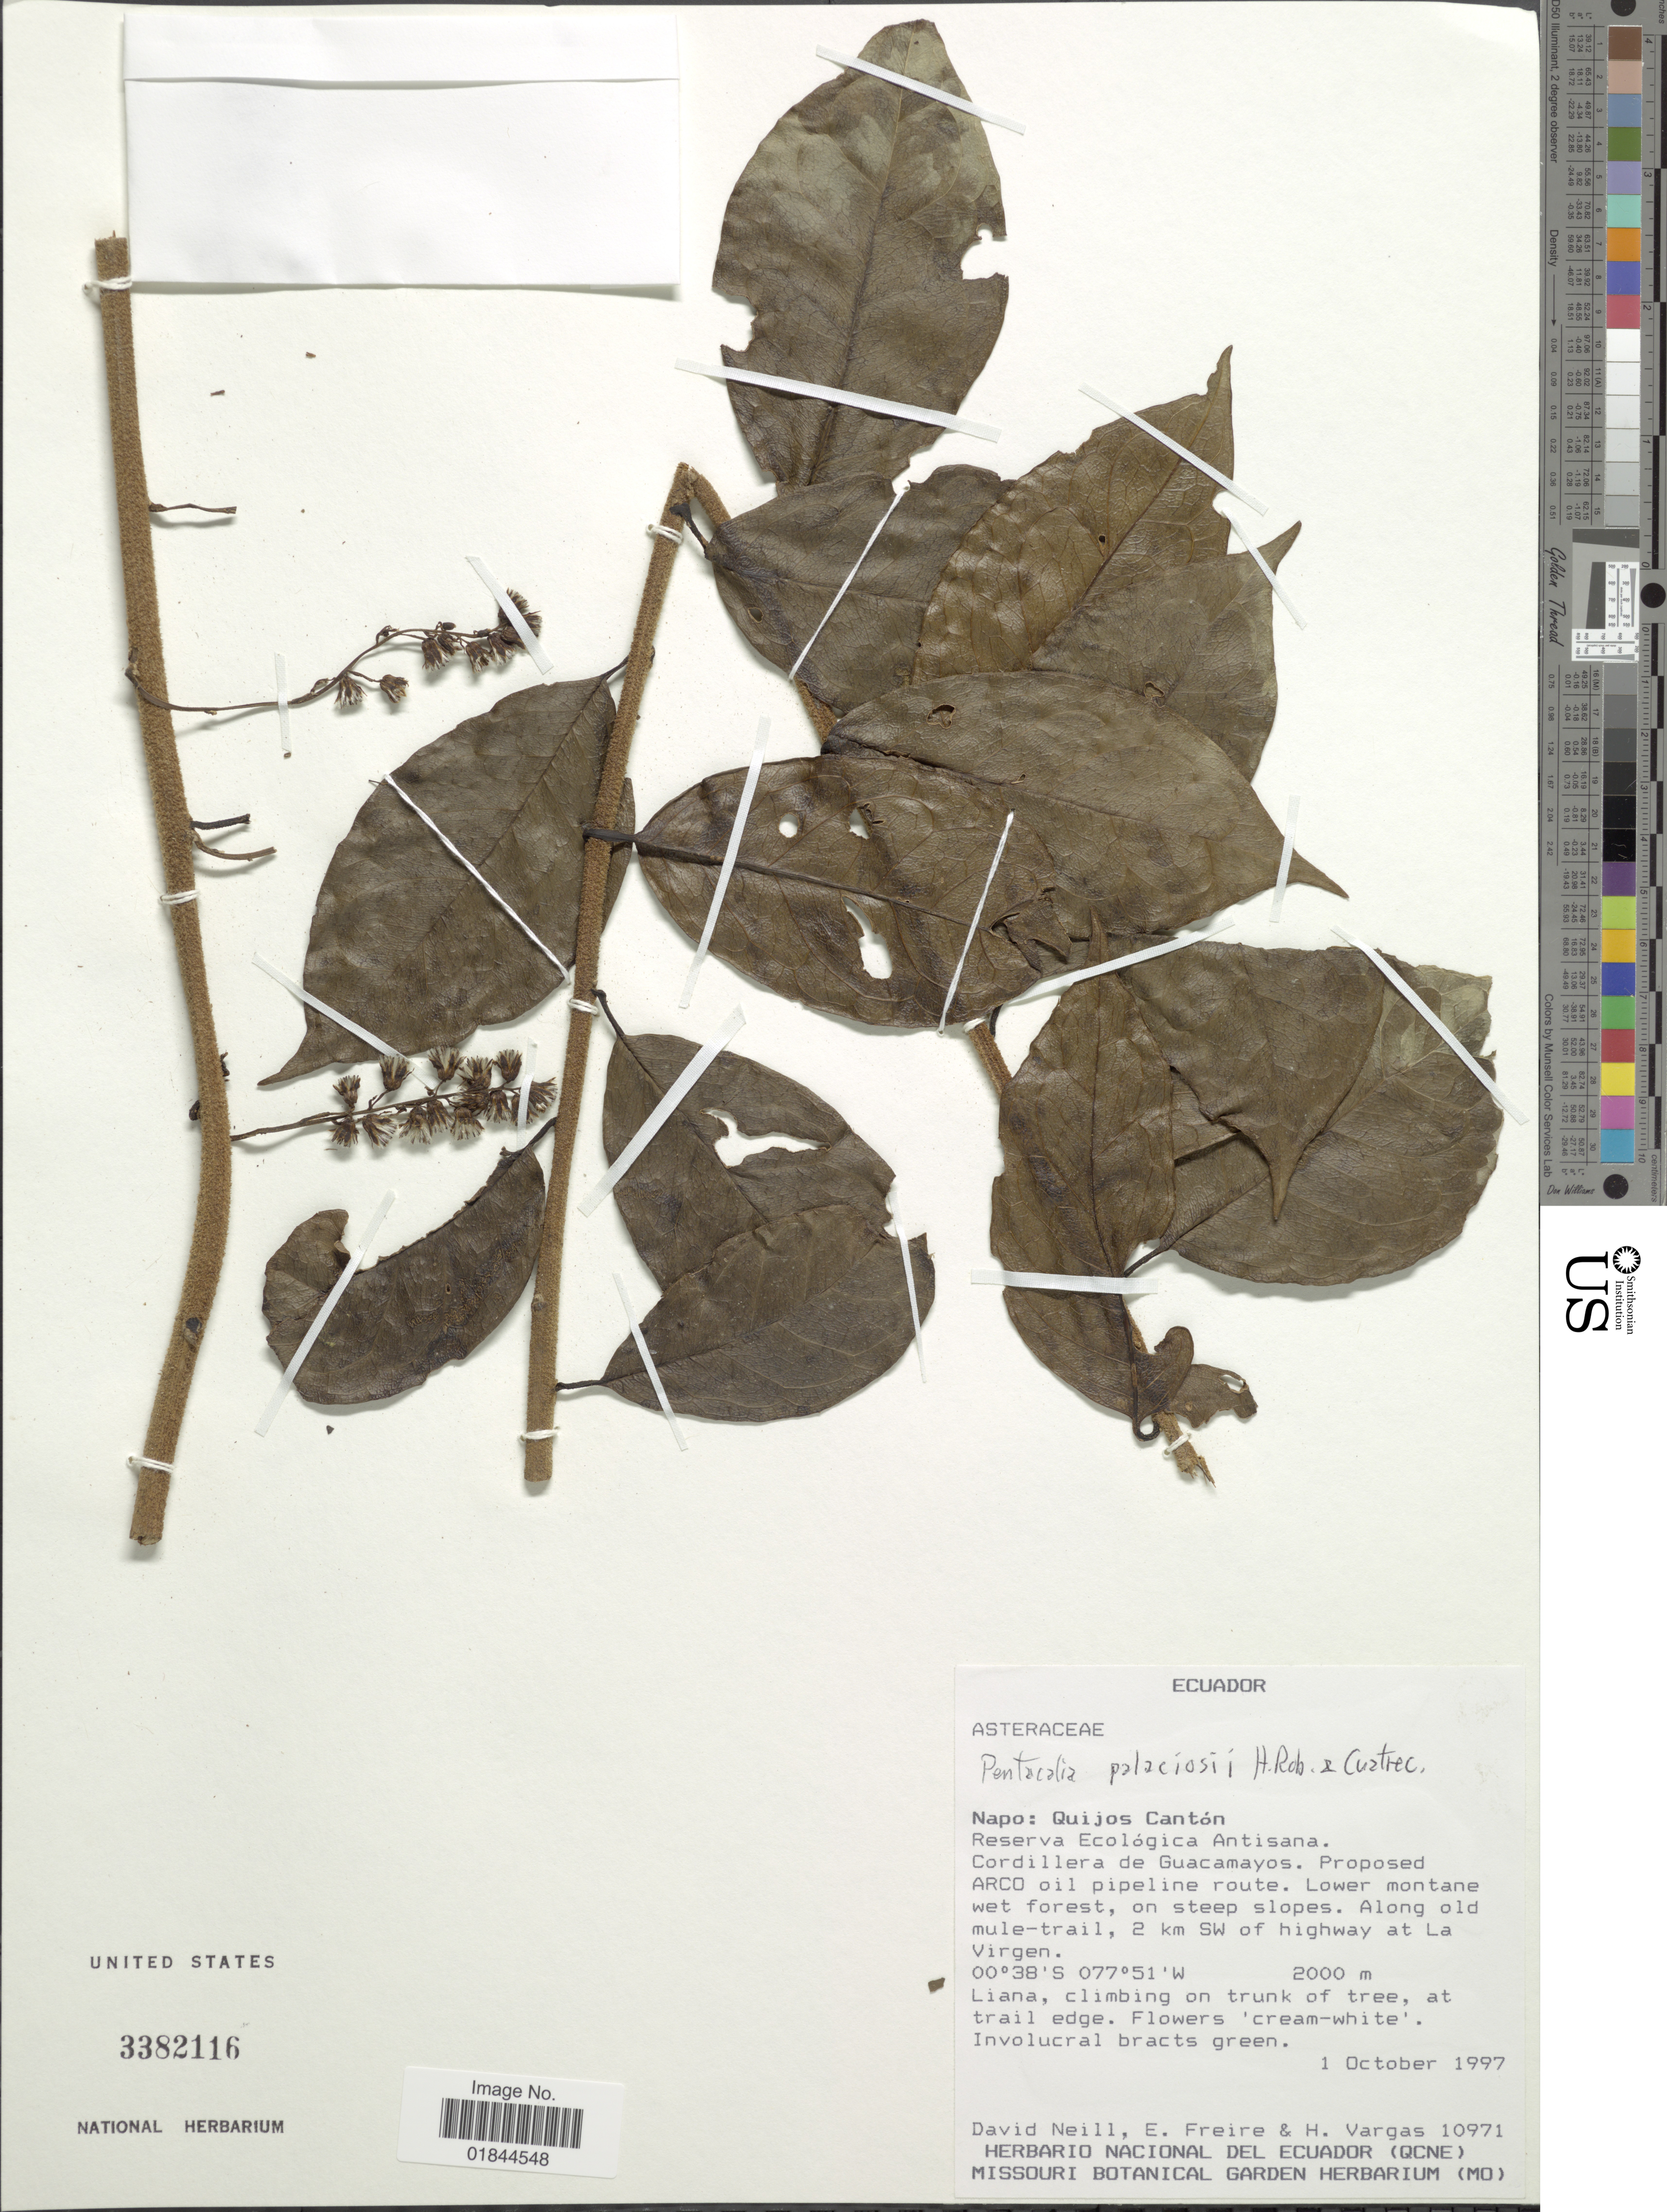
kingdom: Plantae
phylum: Tracheophyta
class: Magnoliopsida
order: Asterales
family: Asteraceae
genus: Pentacalia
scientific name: Pentacalia palaciosii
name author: H. Rob. & Cuatrec.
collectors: D. A. Neill, E. Freire & H. Vargas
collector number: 10971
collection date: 1997-10-01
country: Ecuador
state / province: Napo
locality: Quijos Canton, Reserva ecologica Antisana, Cordillera de Guacamayos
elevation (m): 2000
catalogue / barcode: US 3382116